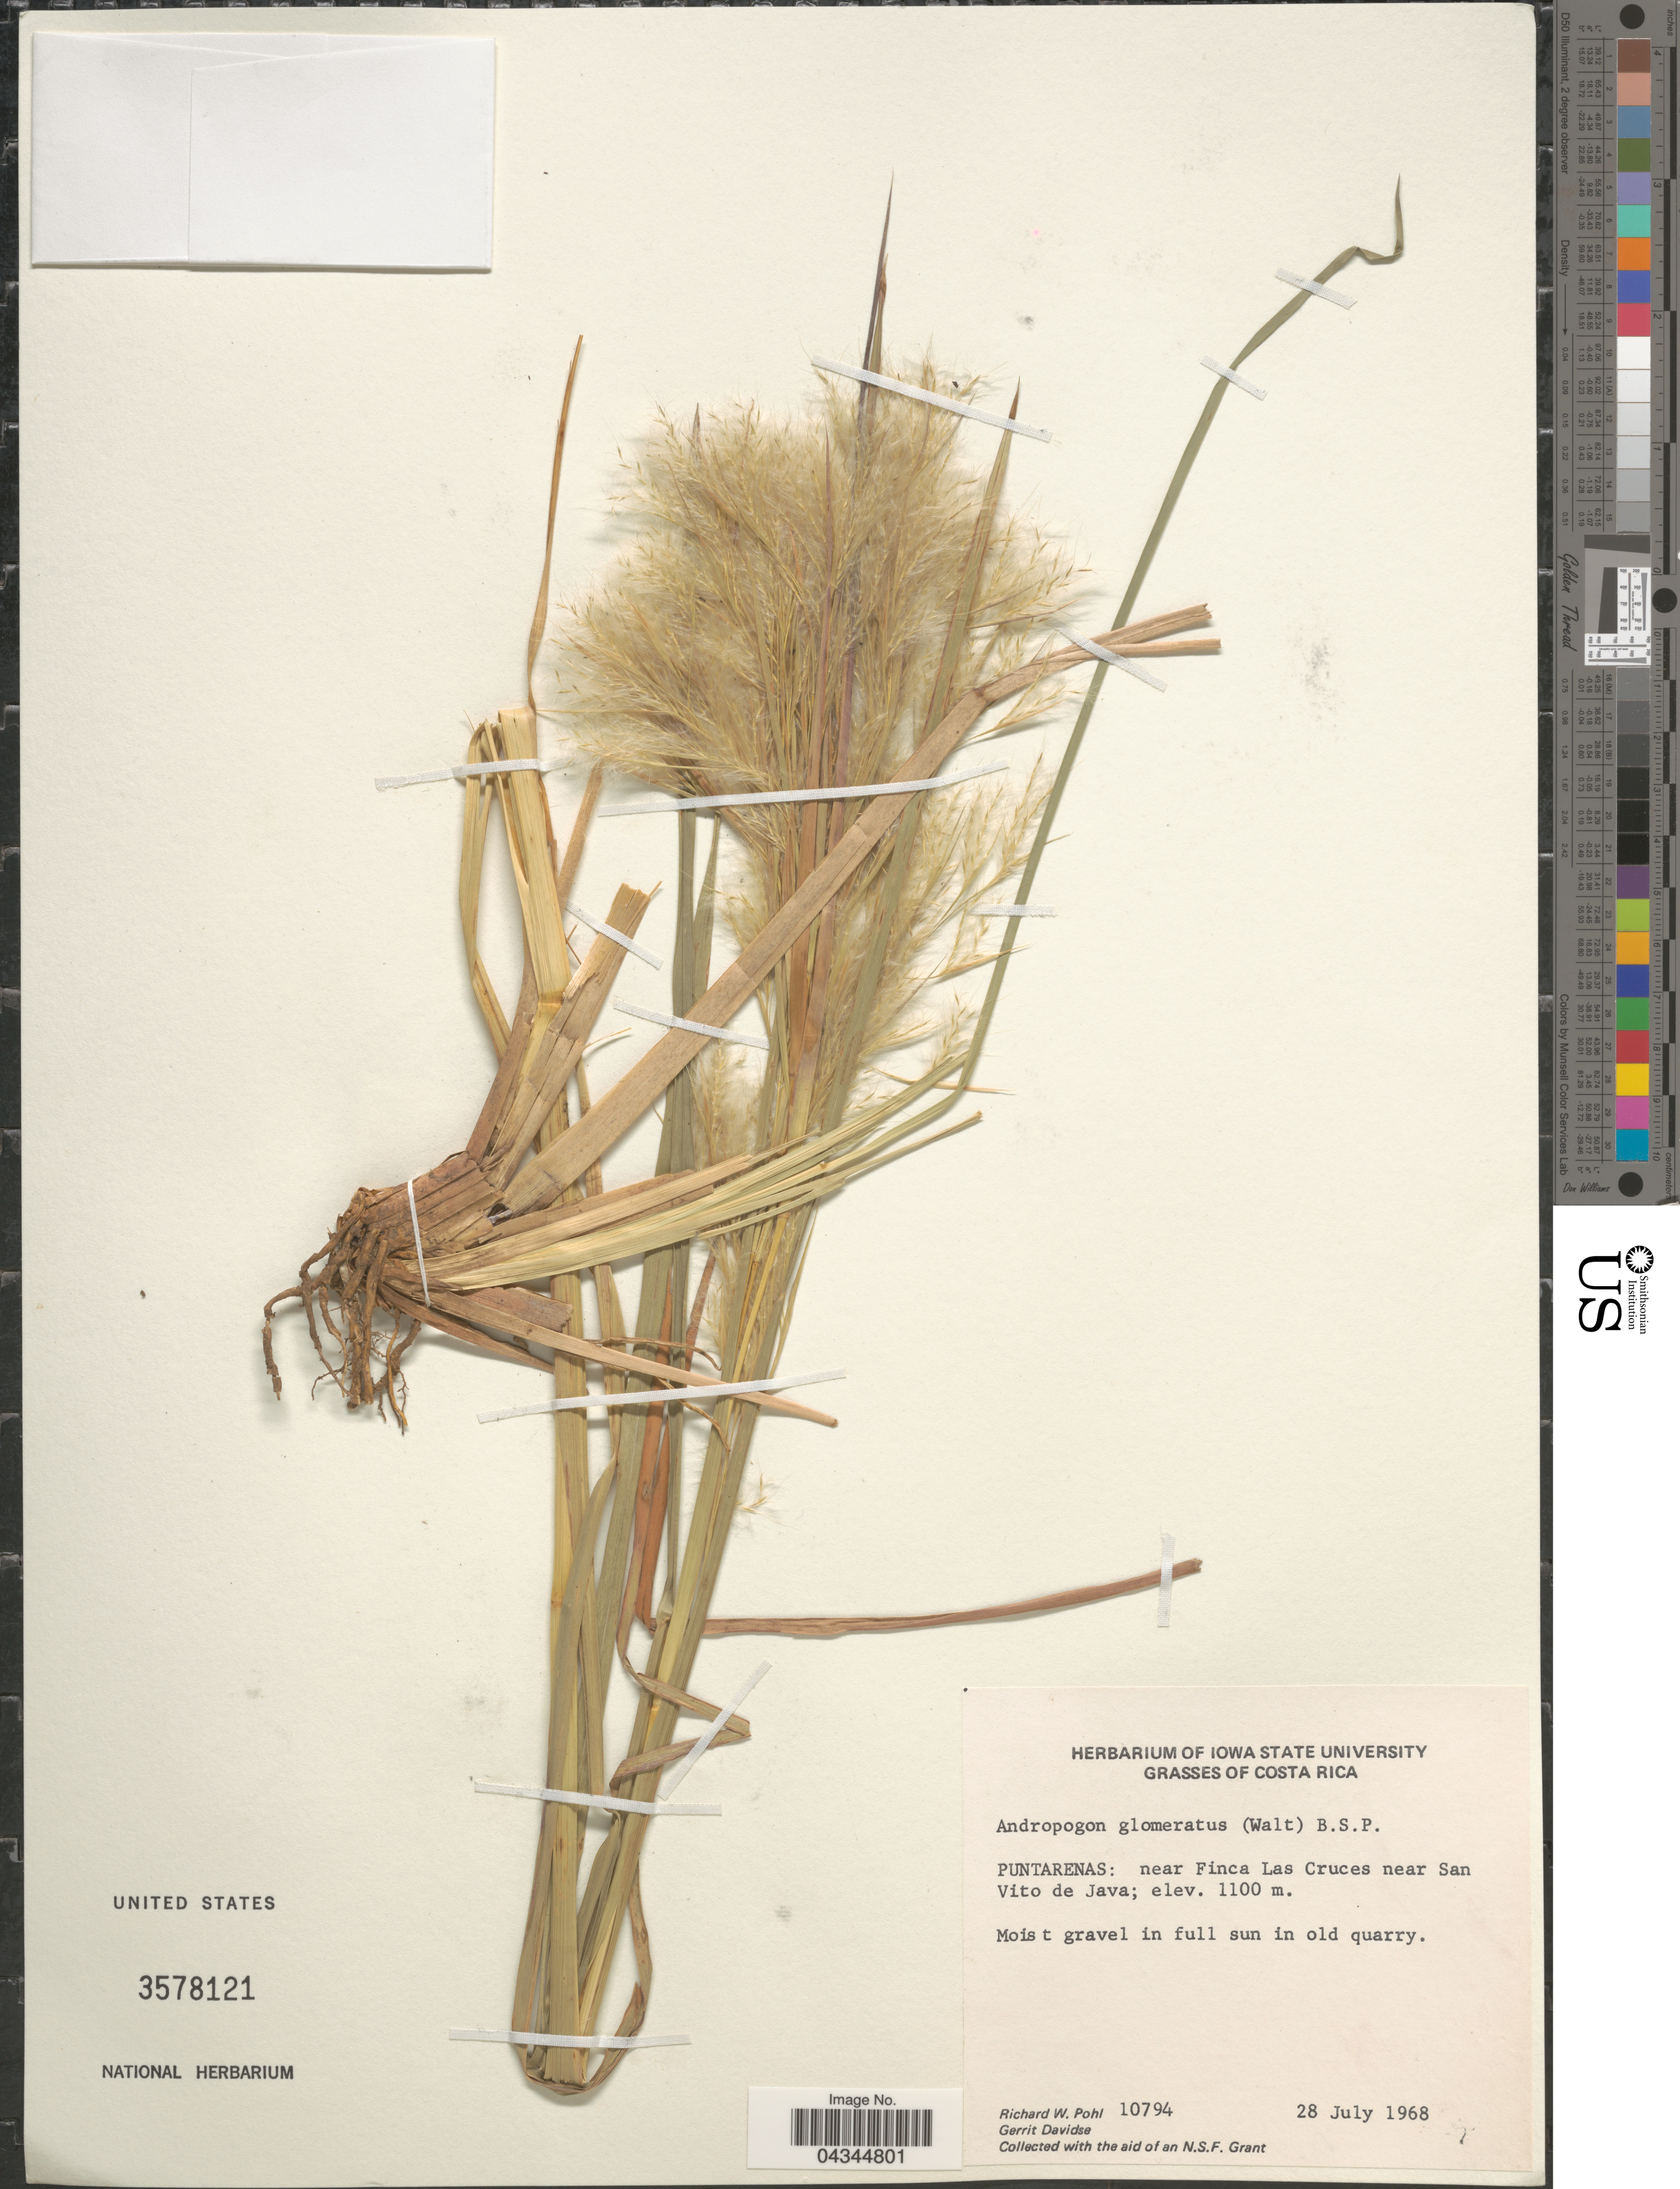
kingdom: Plantae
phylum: Tracheophyta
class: Liliopsida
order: Poales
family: Poaceae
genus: Andropogon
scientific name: Andropogon glomeratus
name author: (Walter) Britton et al.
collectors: R. W. Pohl & G. Davidse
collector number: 10794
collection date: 1968-07-28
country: Costa Rica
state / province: Puntarenas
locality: Near Finca Las Cruces near San Vito de Java.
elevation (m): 1100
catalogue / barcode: US 3578121